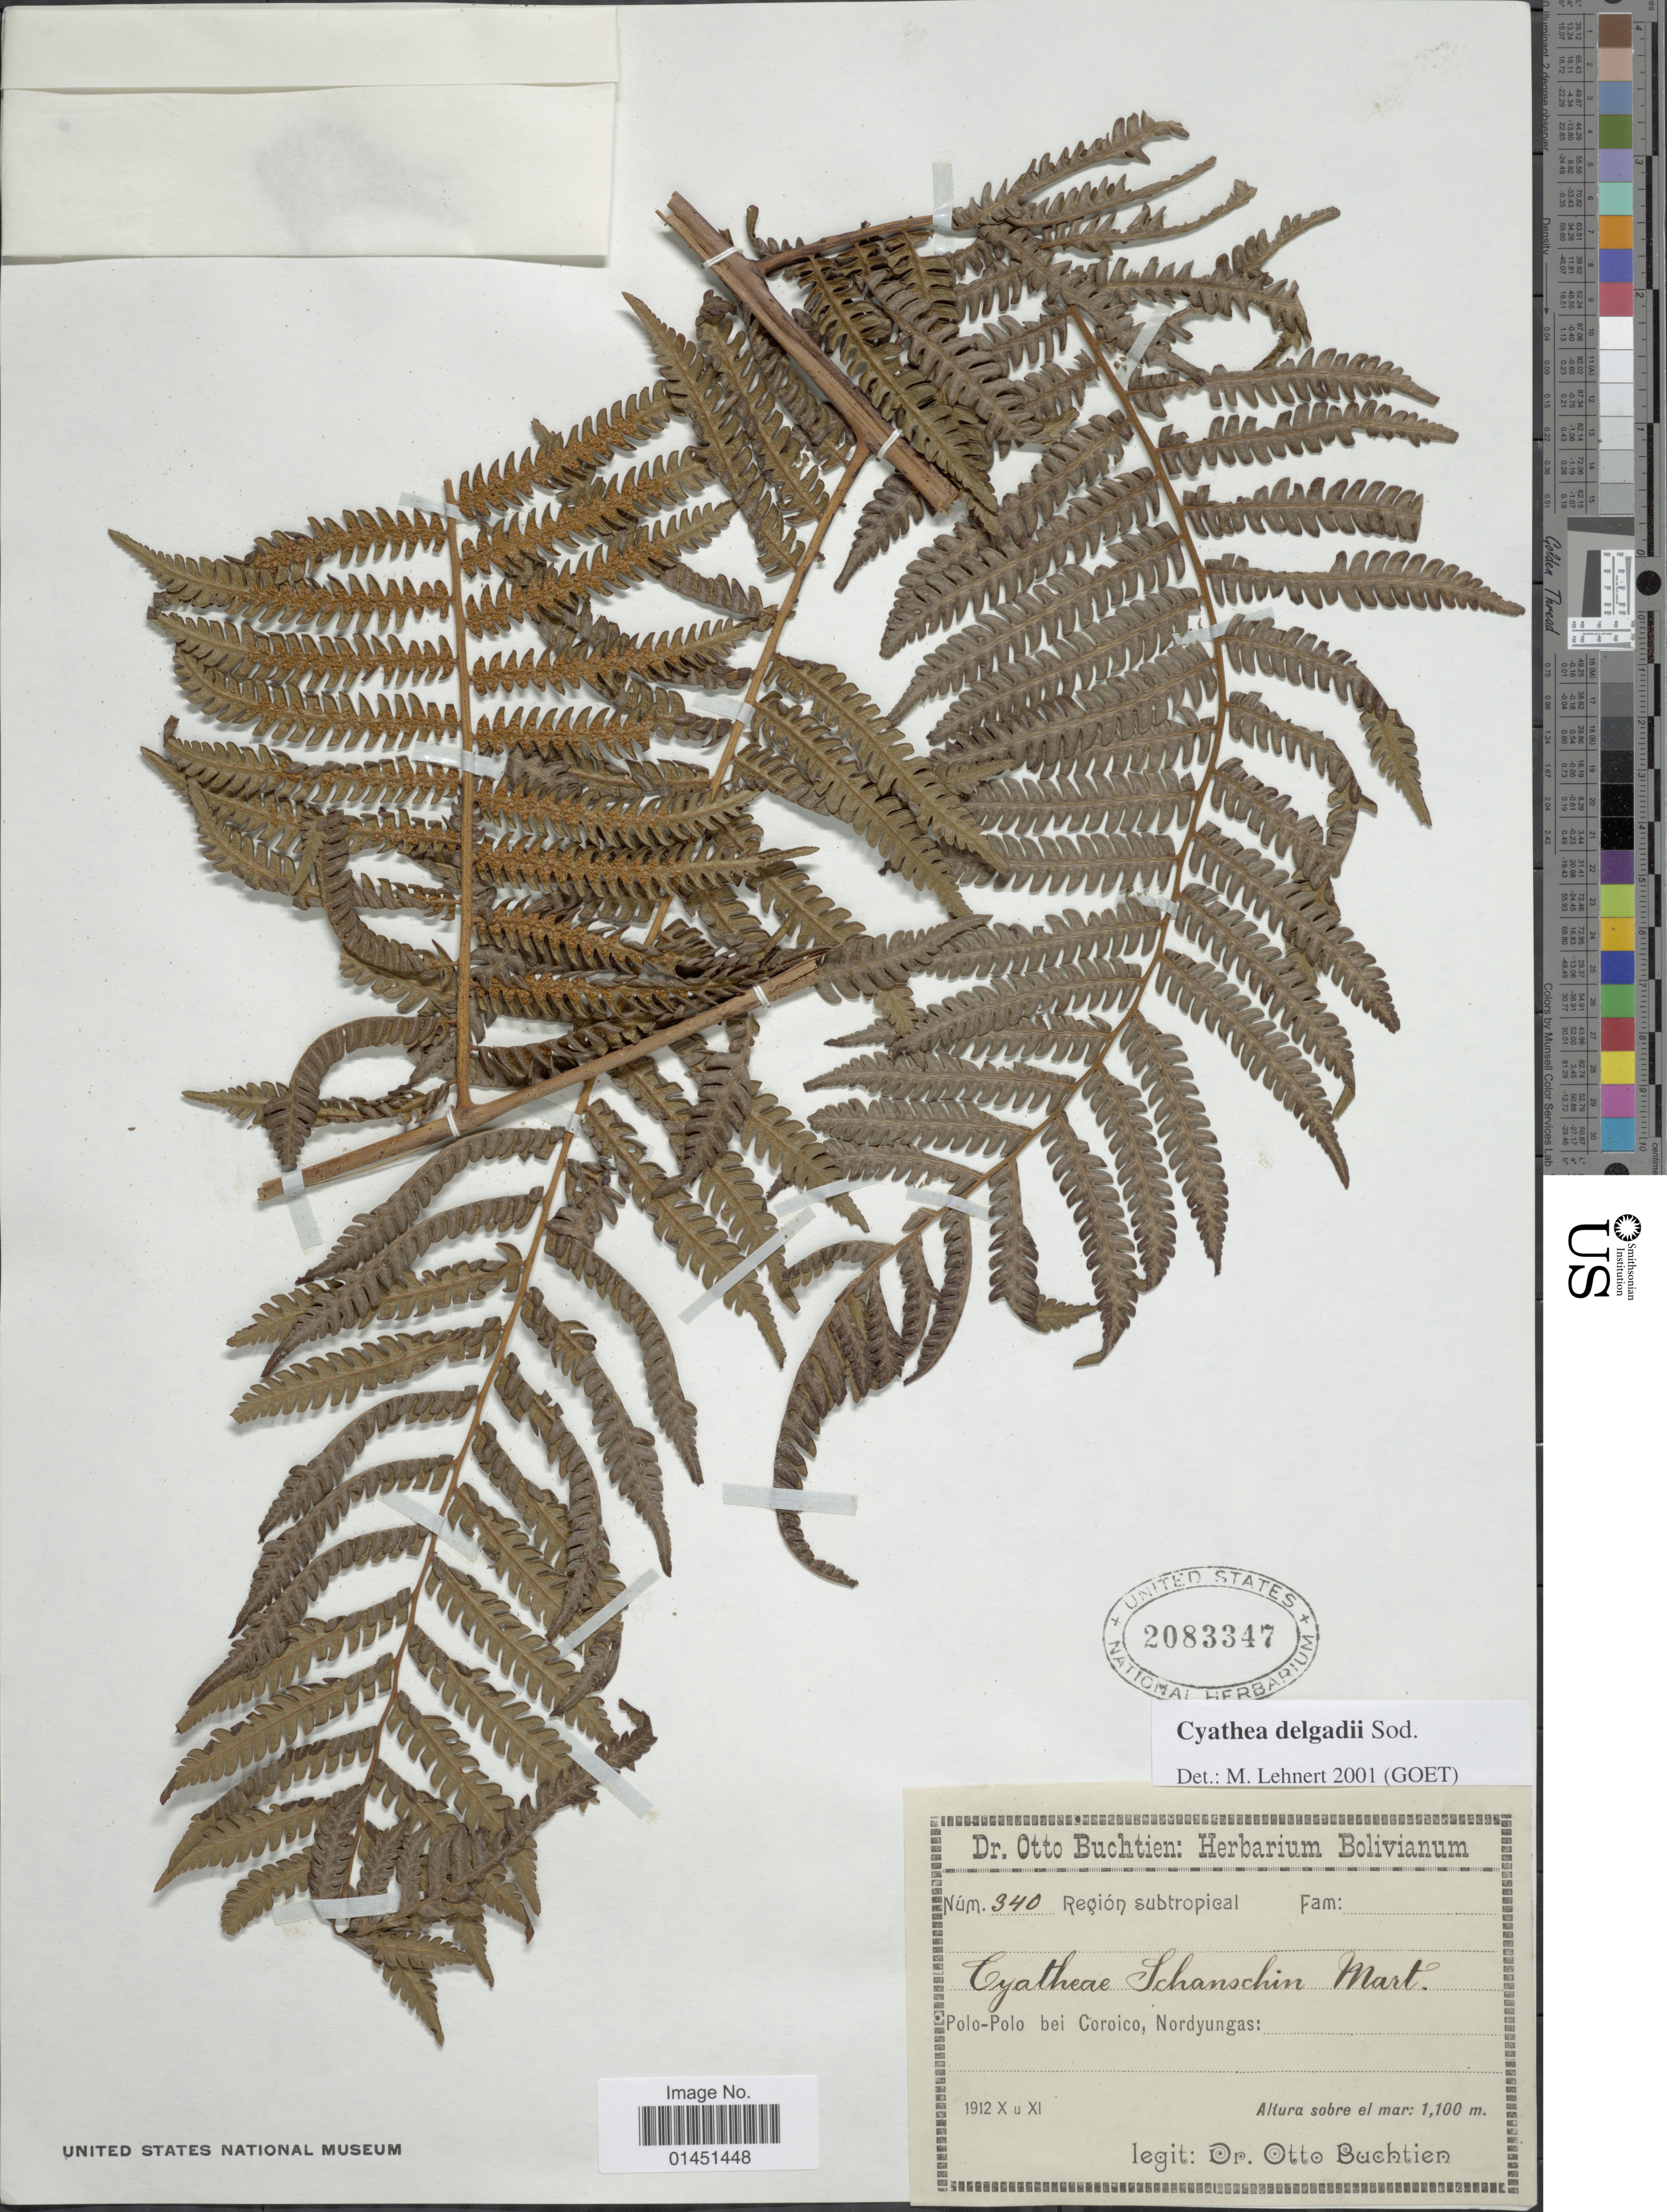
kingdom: Plantae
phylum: Tracheophyta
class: Polypodiopsida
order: Cyatheales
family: Cyatheaceae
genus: Cyathea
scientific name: Cyathea delgadii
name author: Pohl ex Sternb.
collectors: O. Buchtien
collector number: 340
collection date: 1912-10/1912-11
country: Bolivia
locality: Polo-Polo bei Coroico, Nordyungas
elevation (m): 1100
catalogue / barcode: US 2083347